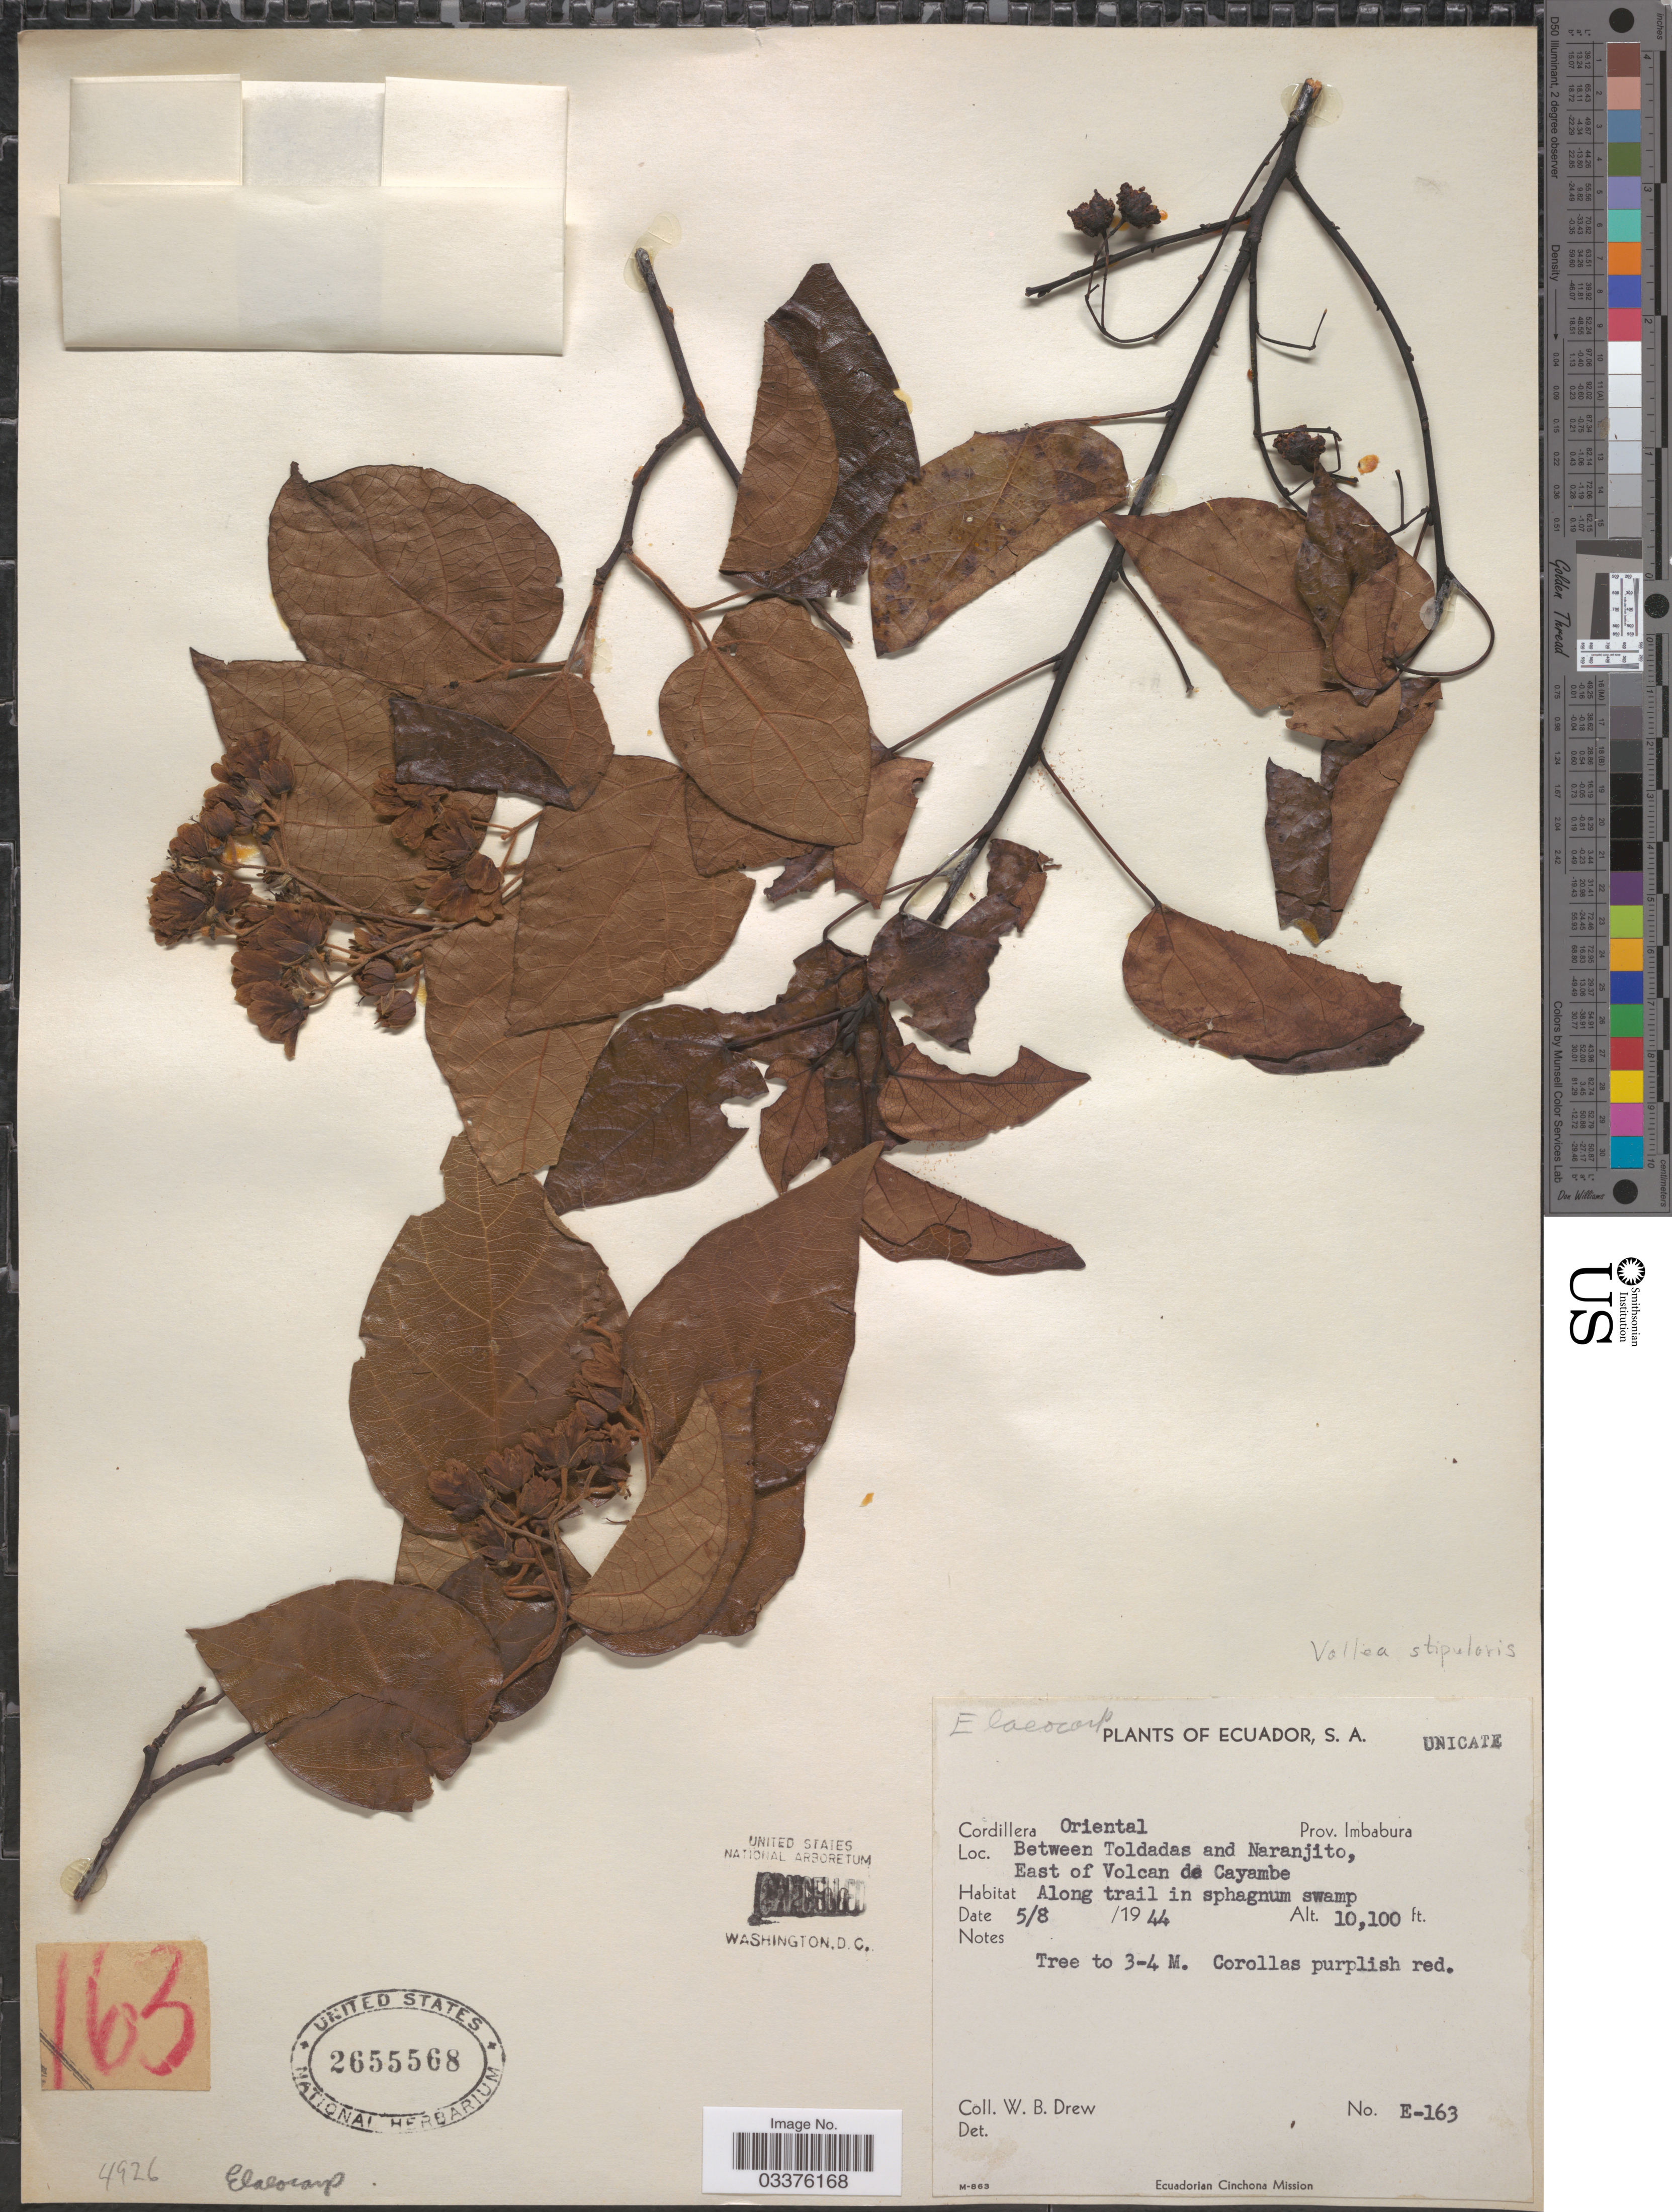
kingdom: Plantae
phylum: Tracheophyta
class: Magnoliopsida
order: Oxalidales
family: Elaeocarpaceae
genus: Vallea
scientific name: Vallea pubescens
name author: Kunth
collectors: W. B. Drew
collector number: E-163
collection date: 1944-08-05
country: Ecuador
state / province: Imbabura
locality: Cordillera Oriental, Between Toldadas and Naranjito, East of Volcan de Cayambe.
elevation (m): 3078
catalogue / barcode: US 2655568